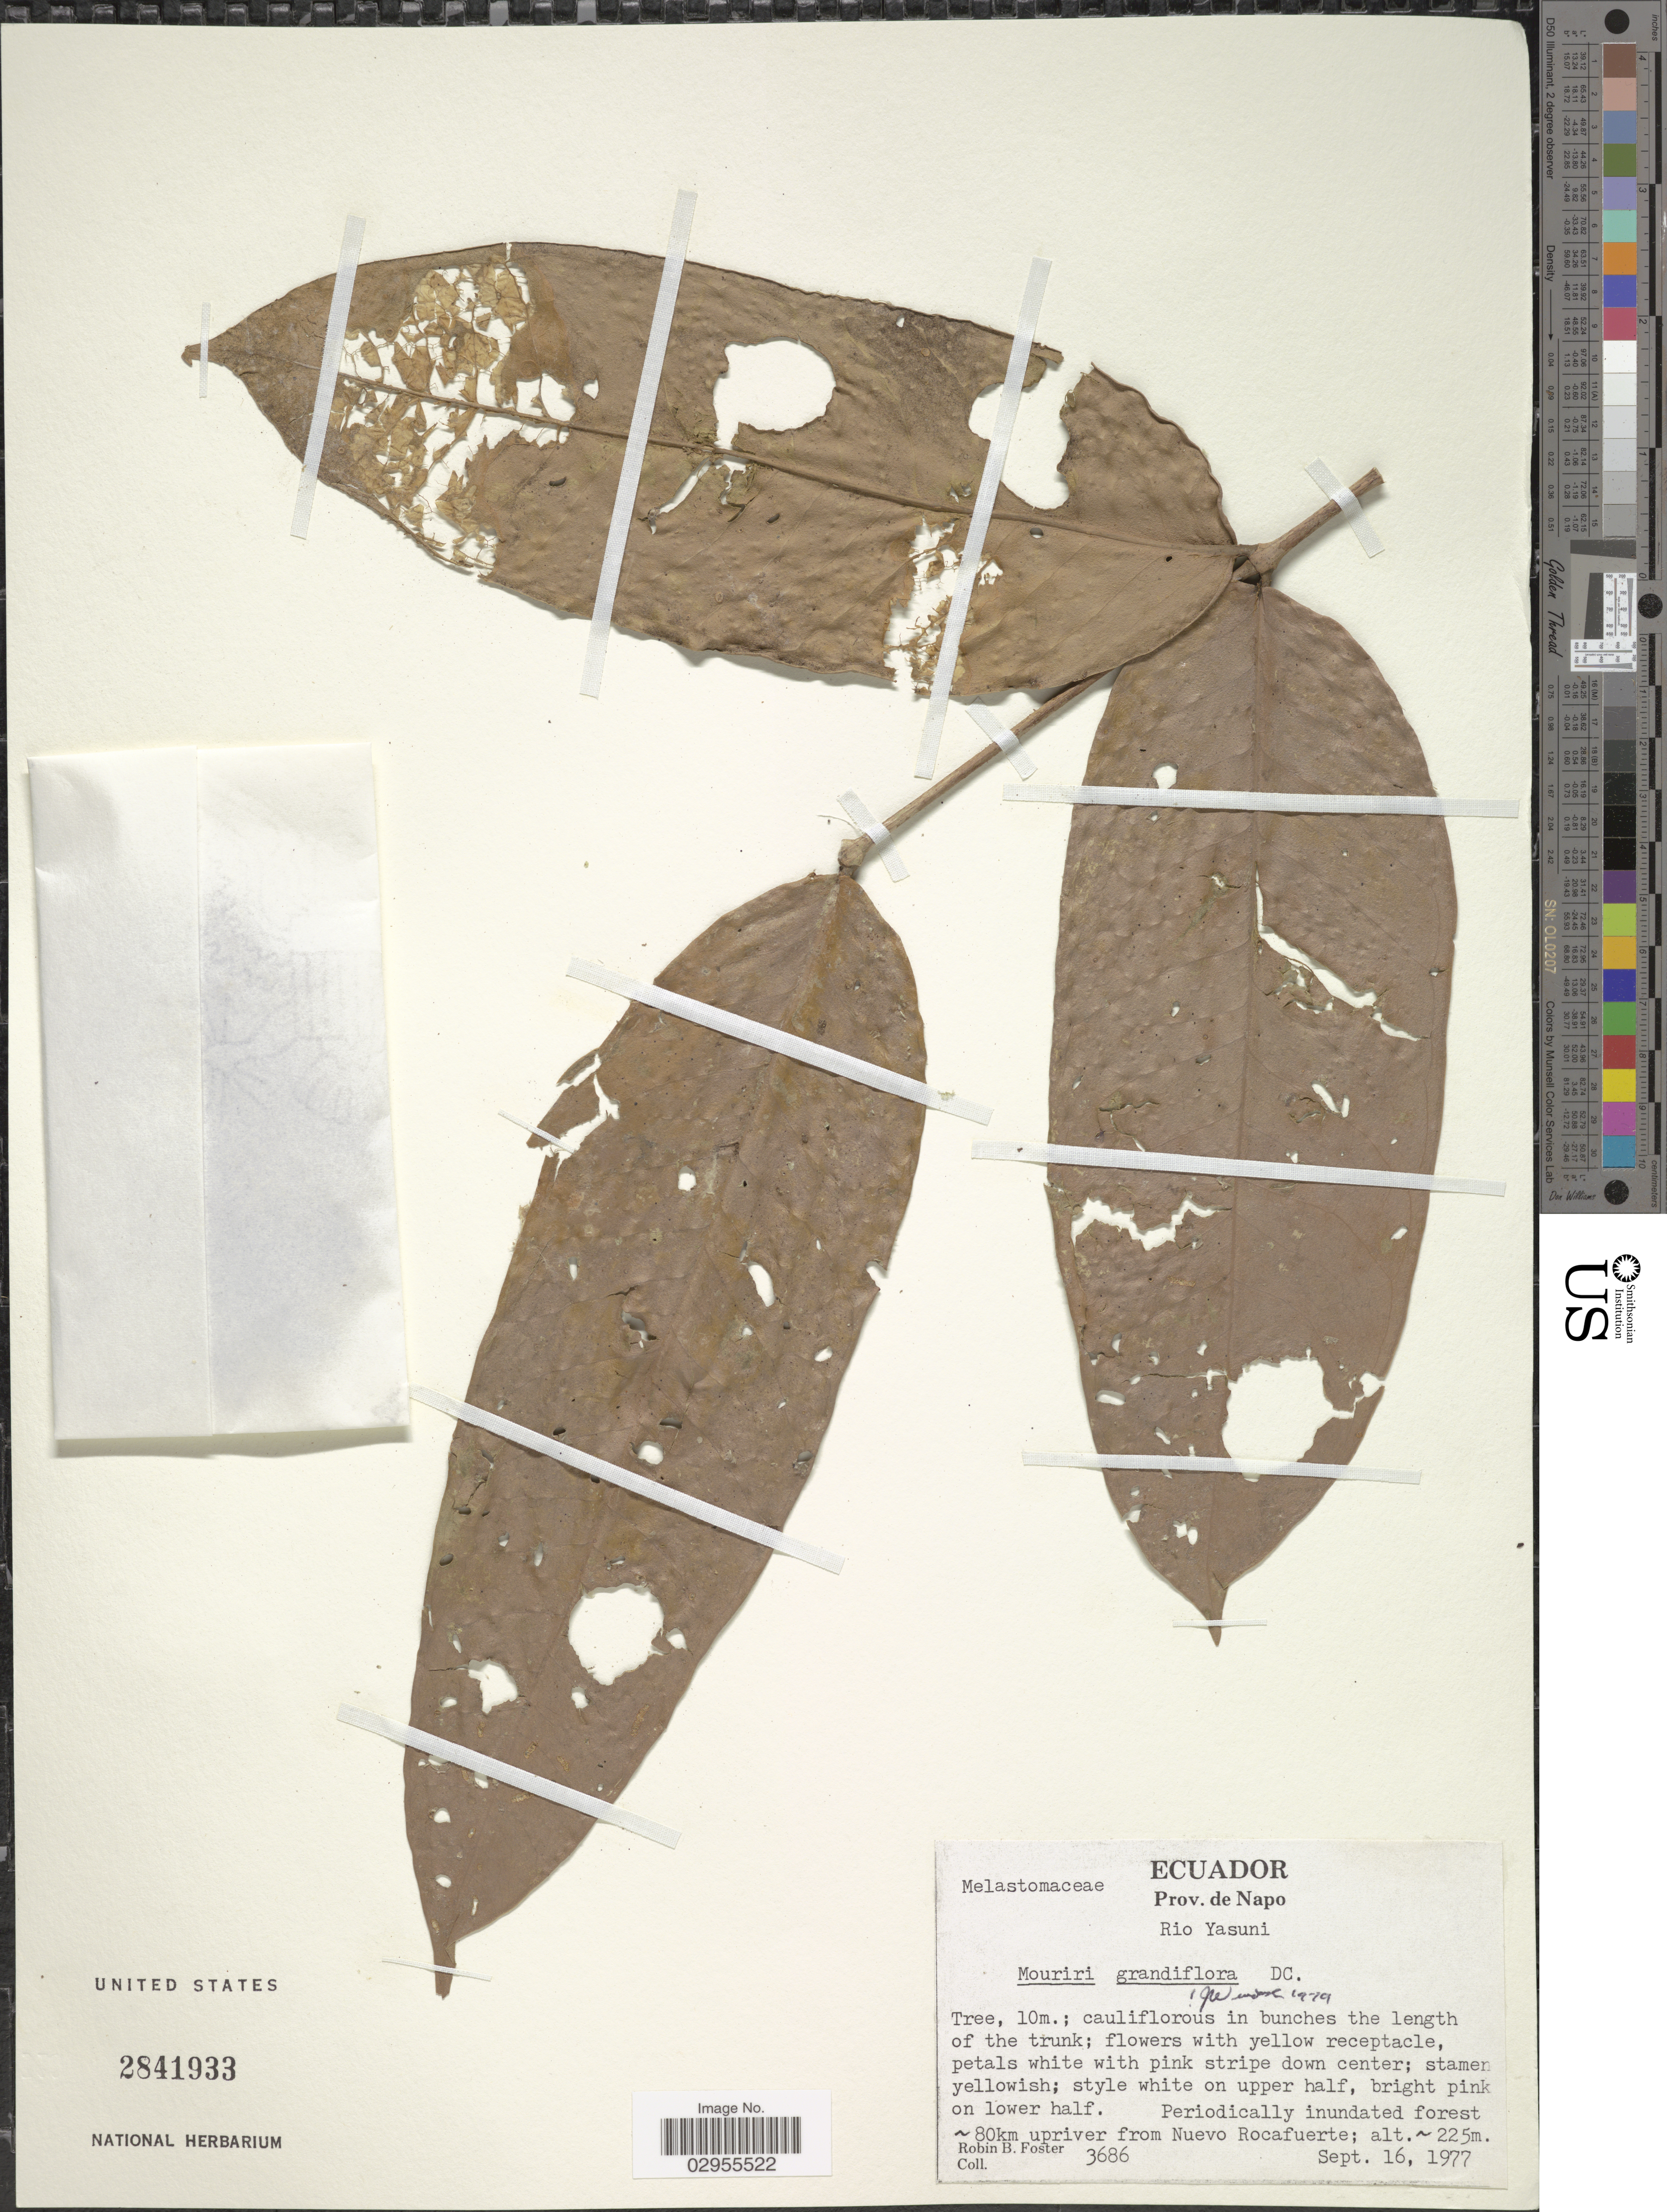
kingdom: Plantae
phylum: Tracheophyta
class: Magnoliopsida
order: Myrtales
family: Melastomataceae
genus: Mouriri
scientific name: Mouriri grandiflora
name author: DC.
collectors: R. B. Foster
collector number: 3686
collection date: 1977-09-16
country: Ecuador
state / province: Napo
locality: Prov. de Napo. Rio Yasuni. ~80km. upriver from Nuevo Rocafuerte.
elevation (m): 225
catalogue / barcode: US 2841933